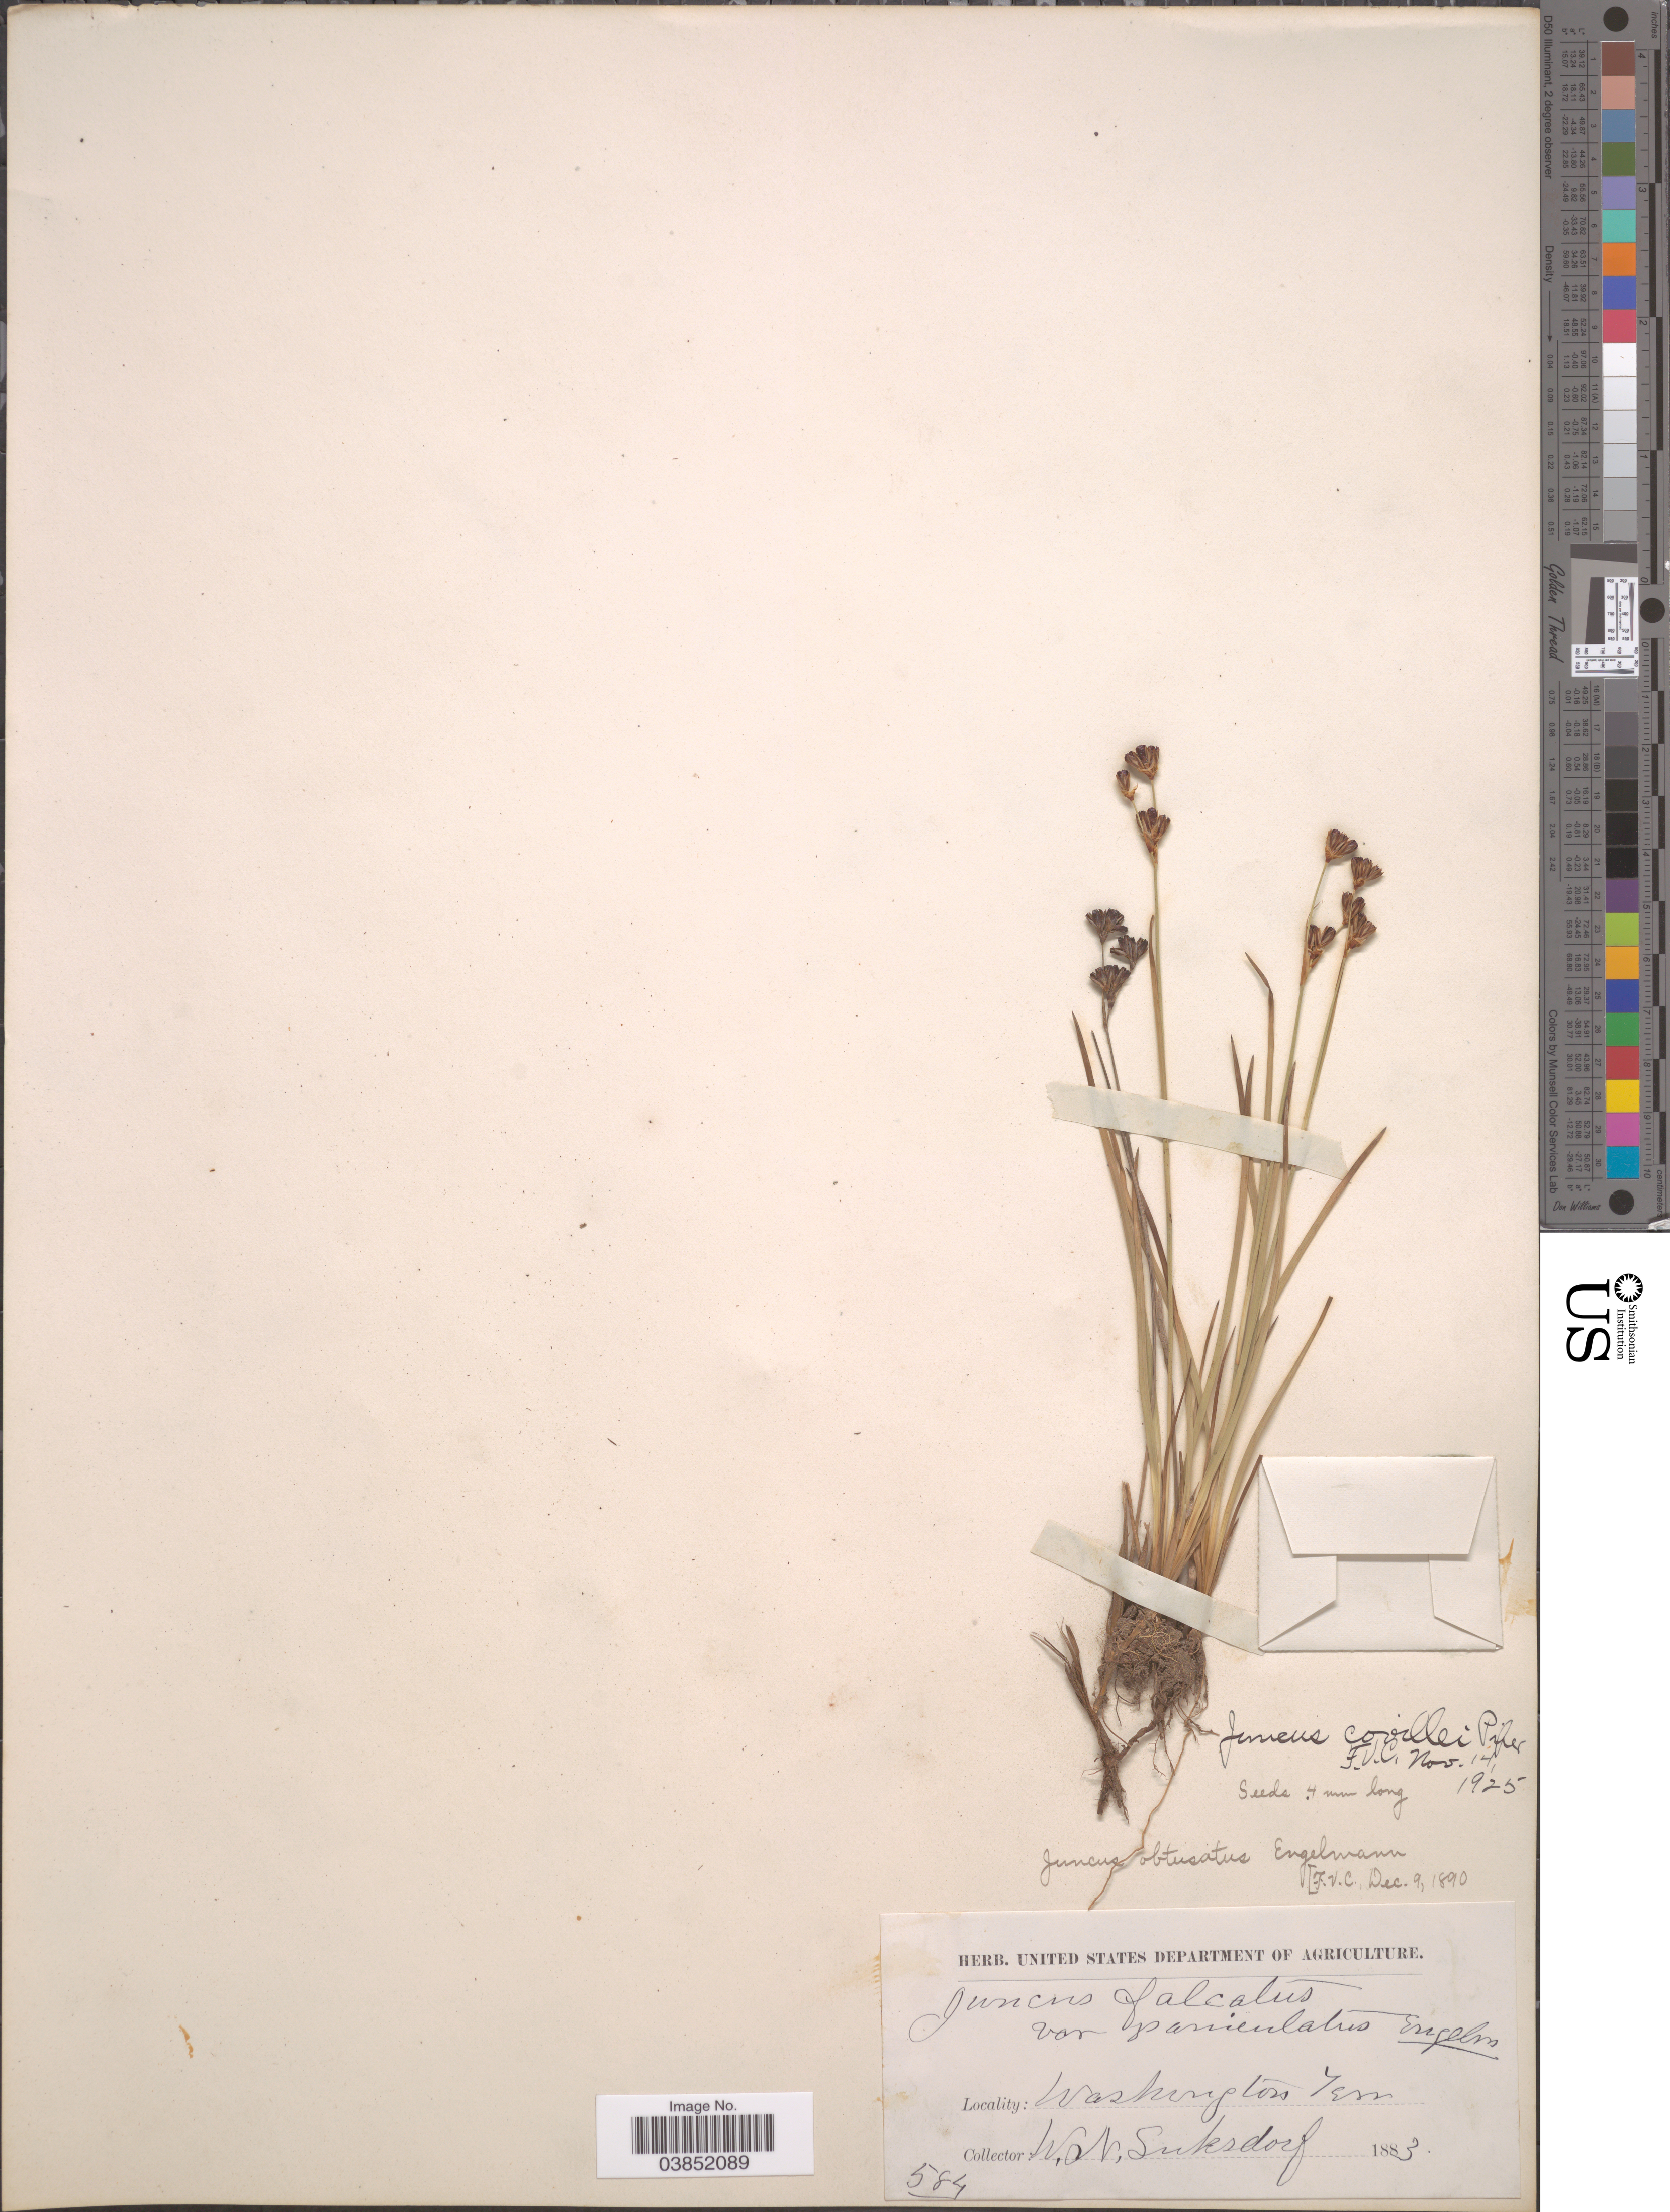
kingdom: Plantae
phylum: Tracheophyta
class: Liliopsida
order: Poales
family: Juncaceae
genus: Juncus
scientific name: Juncus covillei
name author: Piper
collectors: W. N. Suksdorf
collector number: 584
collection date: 1883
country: United States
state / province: Washington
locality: Washington Terr.